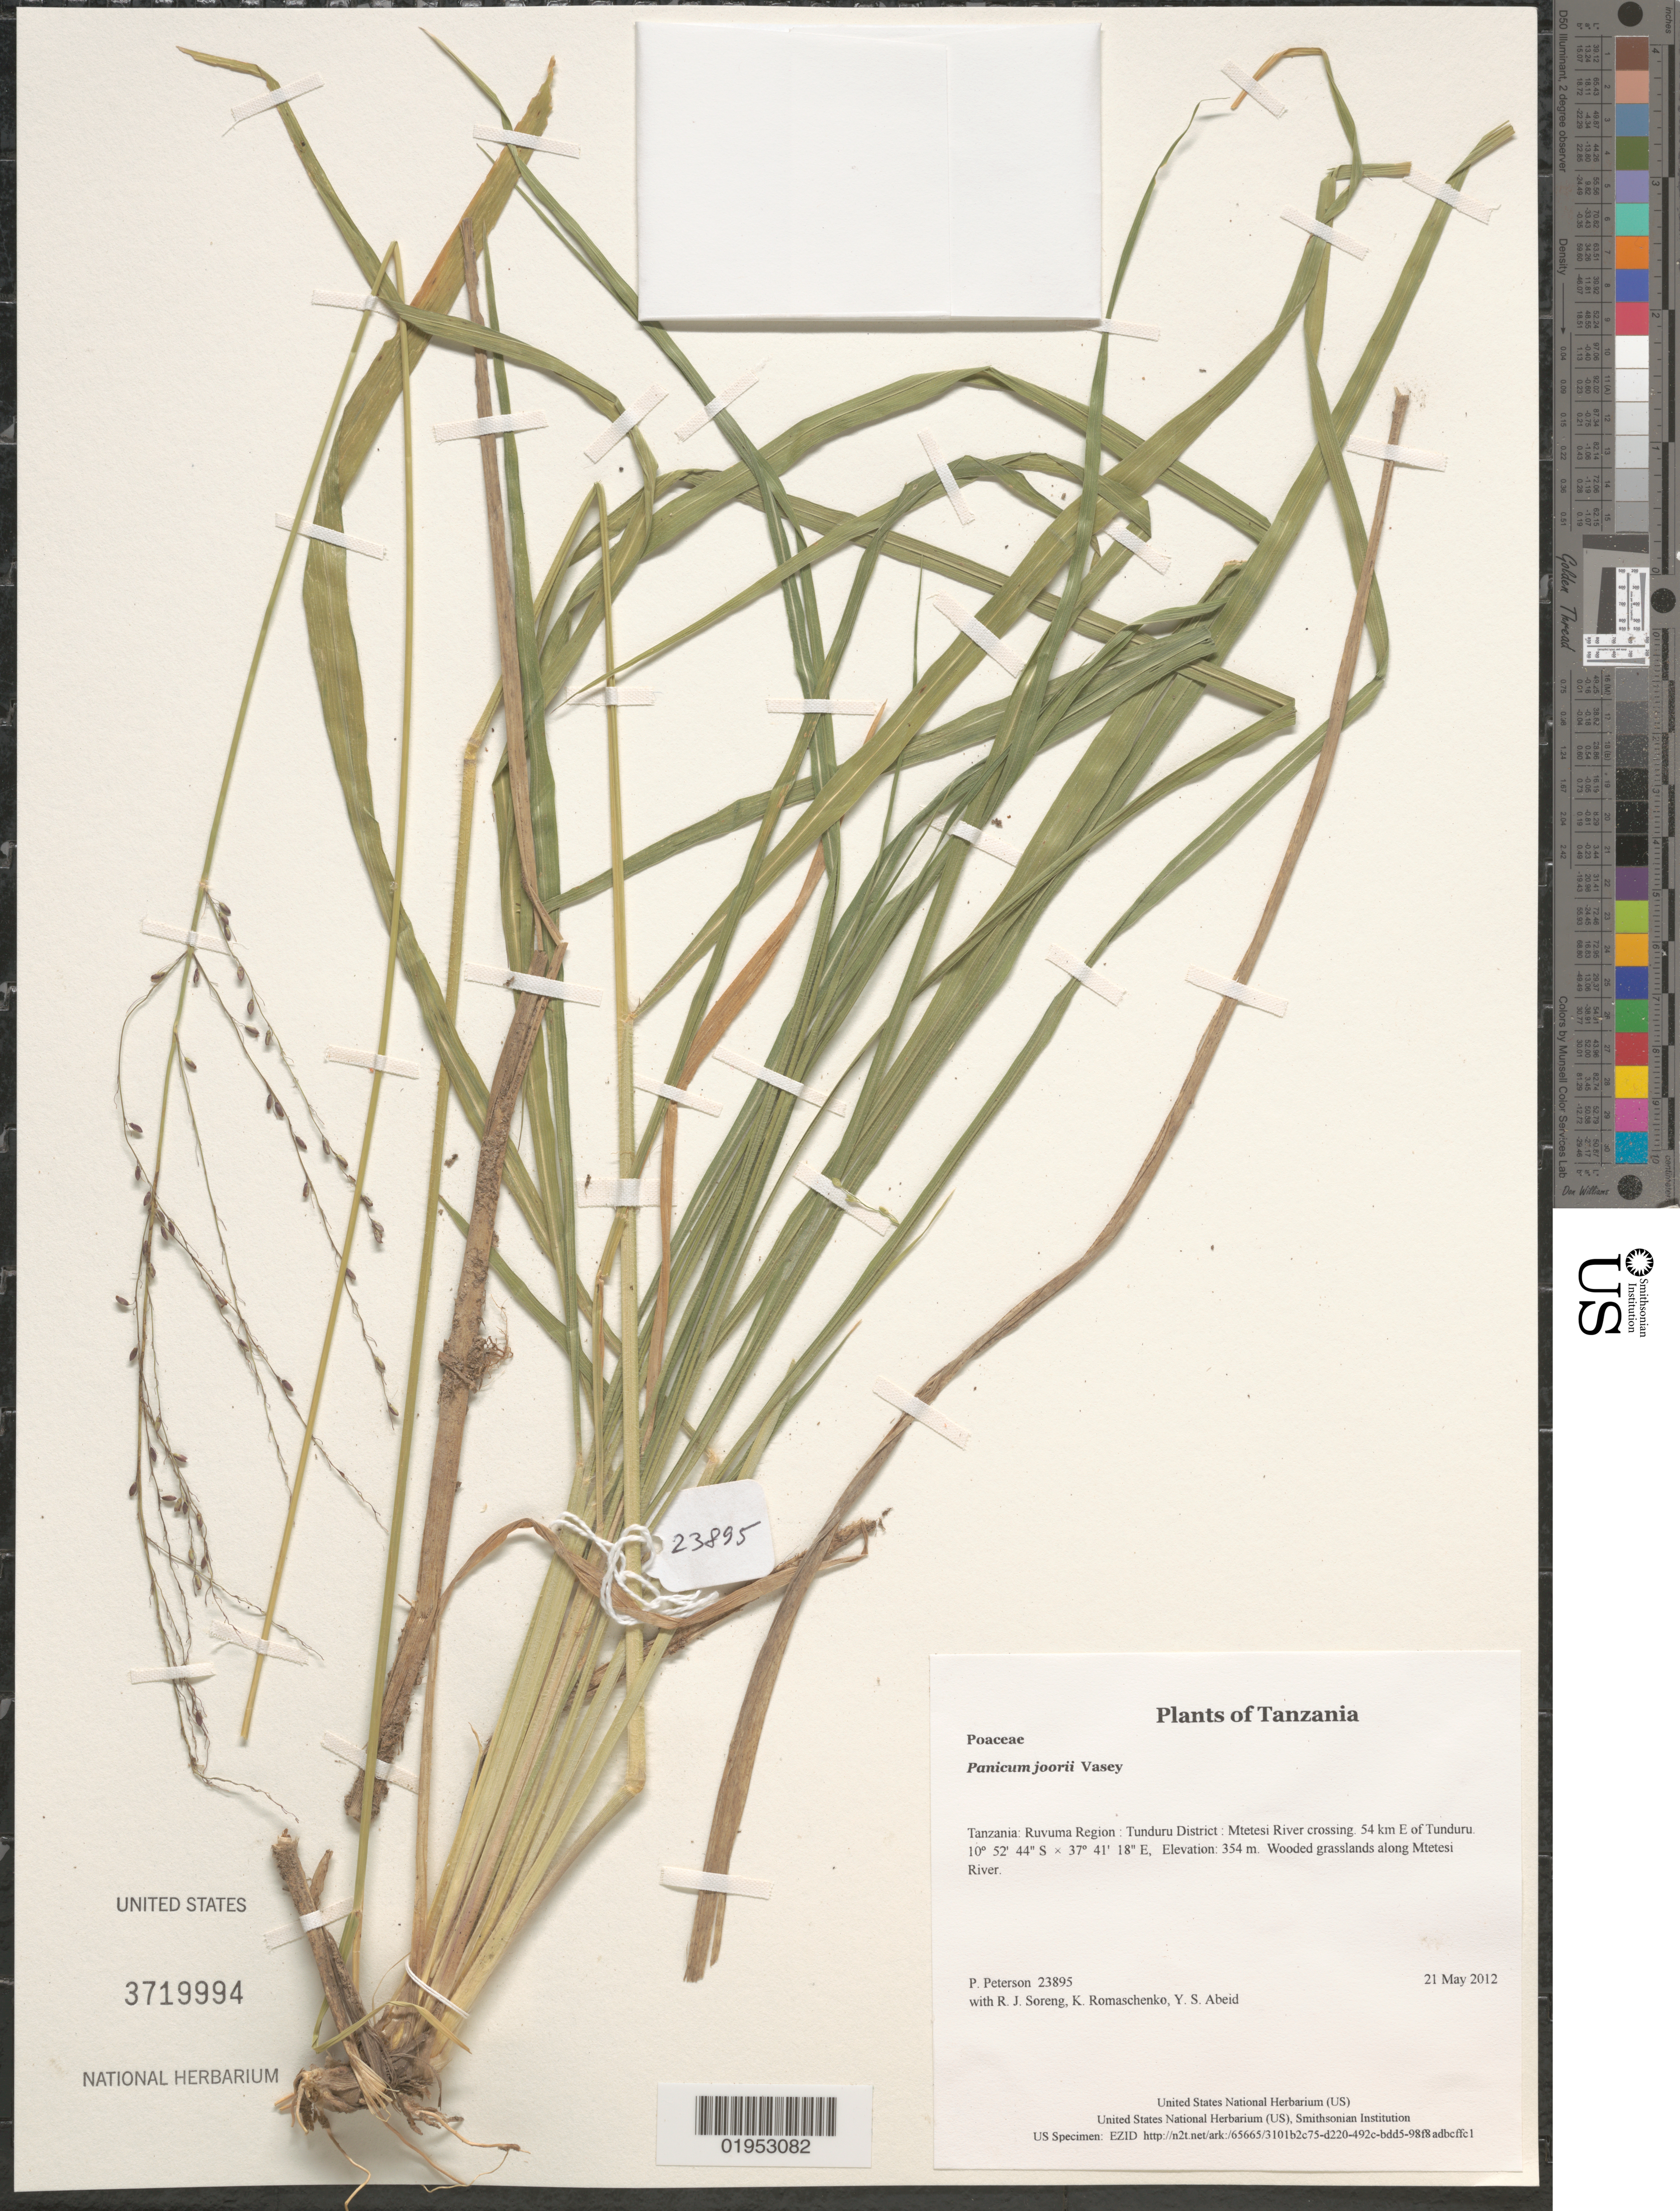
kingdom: Plantae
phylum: Tracheophyta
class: Liliopsida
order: Poales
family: Poaceae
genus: Panicum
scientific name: Panicum sp.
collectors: P. M. Peterson, R. J. Soreng, K. Romaschenko & Y. Abeid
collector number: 23895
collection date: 2012-05-21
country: Tanzania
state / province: Ruvuma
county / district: Tunduru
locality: Mtetesi River crossing. 54 km E of Tunduru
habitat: Wooded grasslands along Mtetesi River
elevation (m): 354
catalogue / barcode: US 3719994